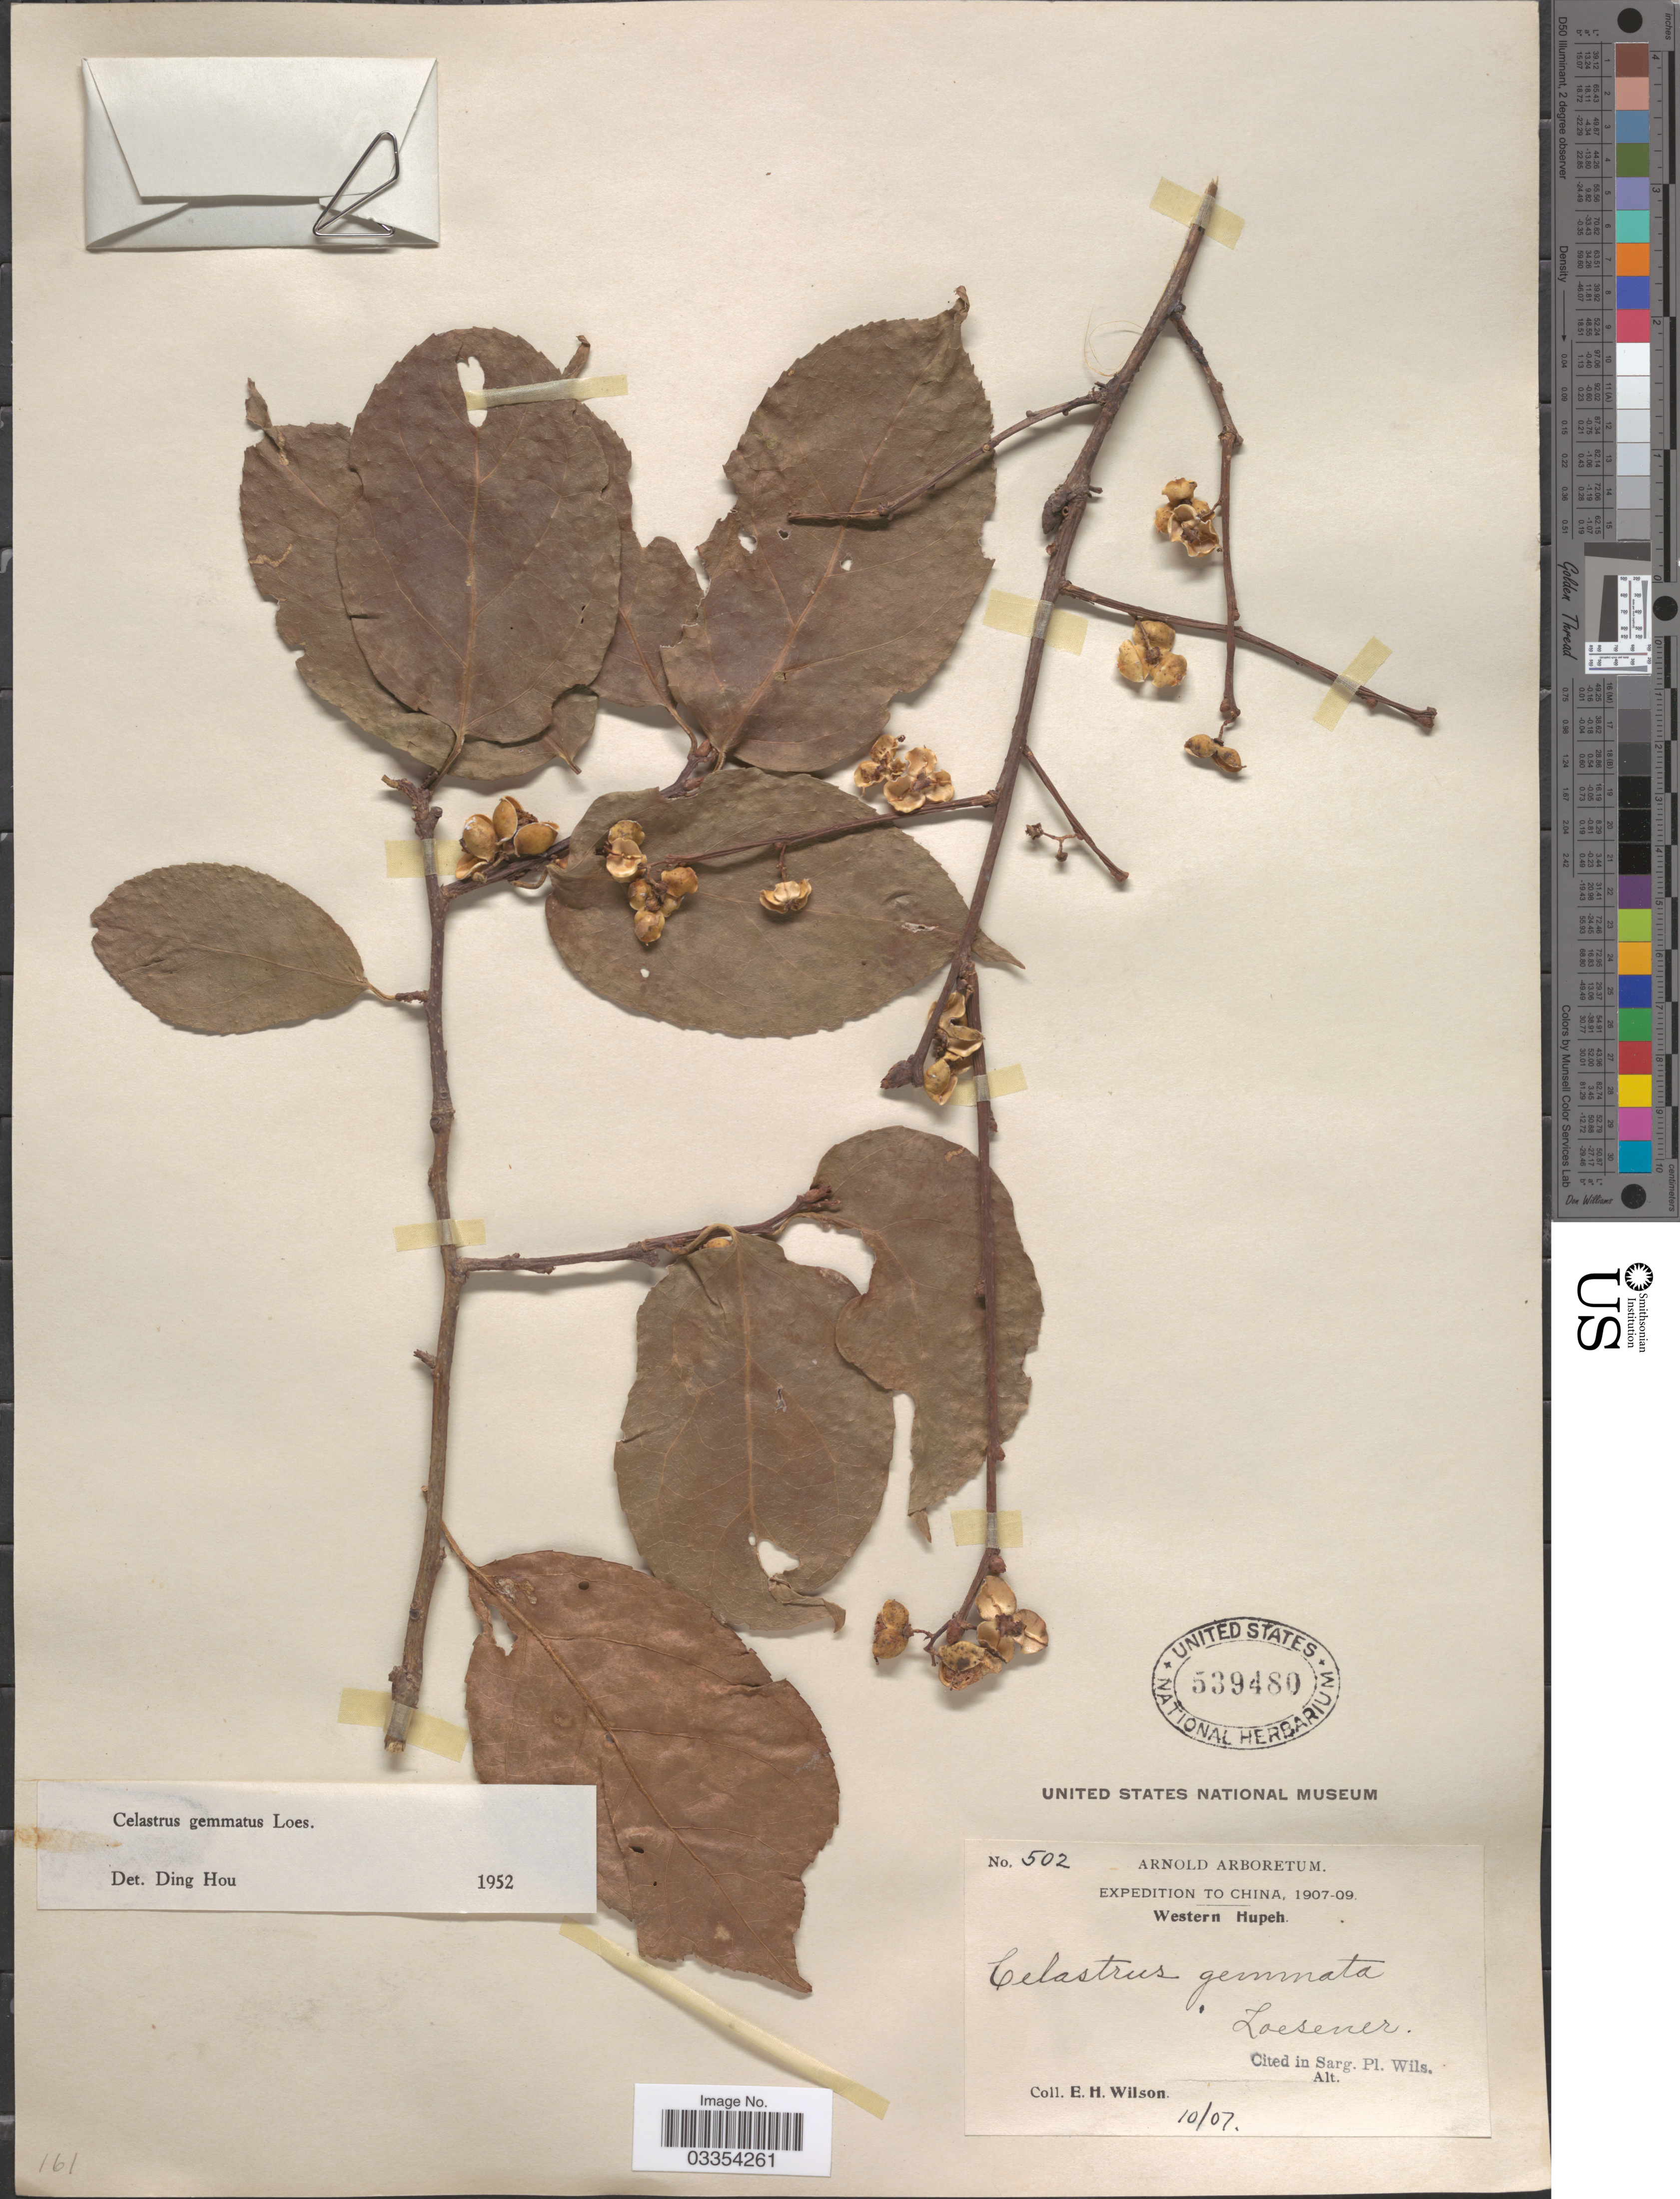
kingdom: Plantae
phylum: Tracheophyta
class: Magnoliopsida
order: Celastrales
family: Celastraceae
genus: Celastrus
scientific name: Celastrus gemmatus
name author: Loes.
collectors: E. Wilson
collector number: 502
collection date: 1907-10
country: China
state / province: Hubei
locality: Western Hupeh.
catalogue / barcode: US 539480